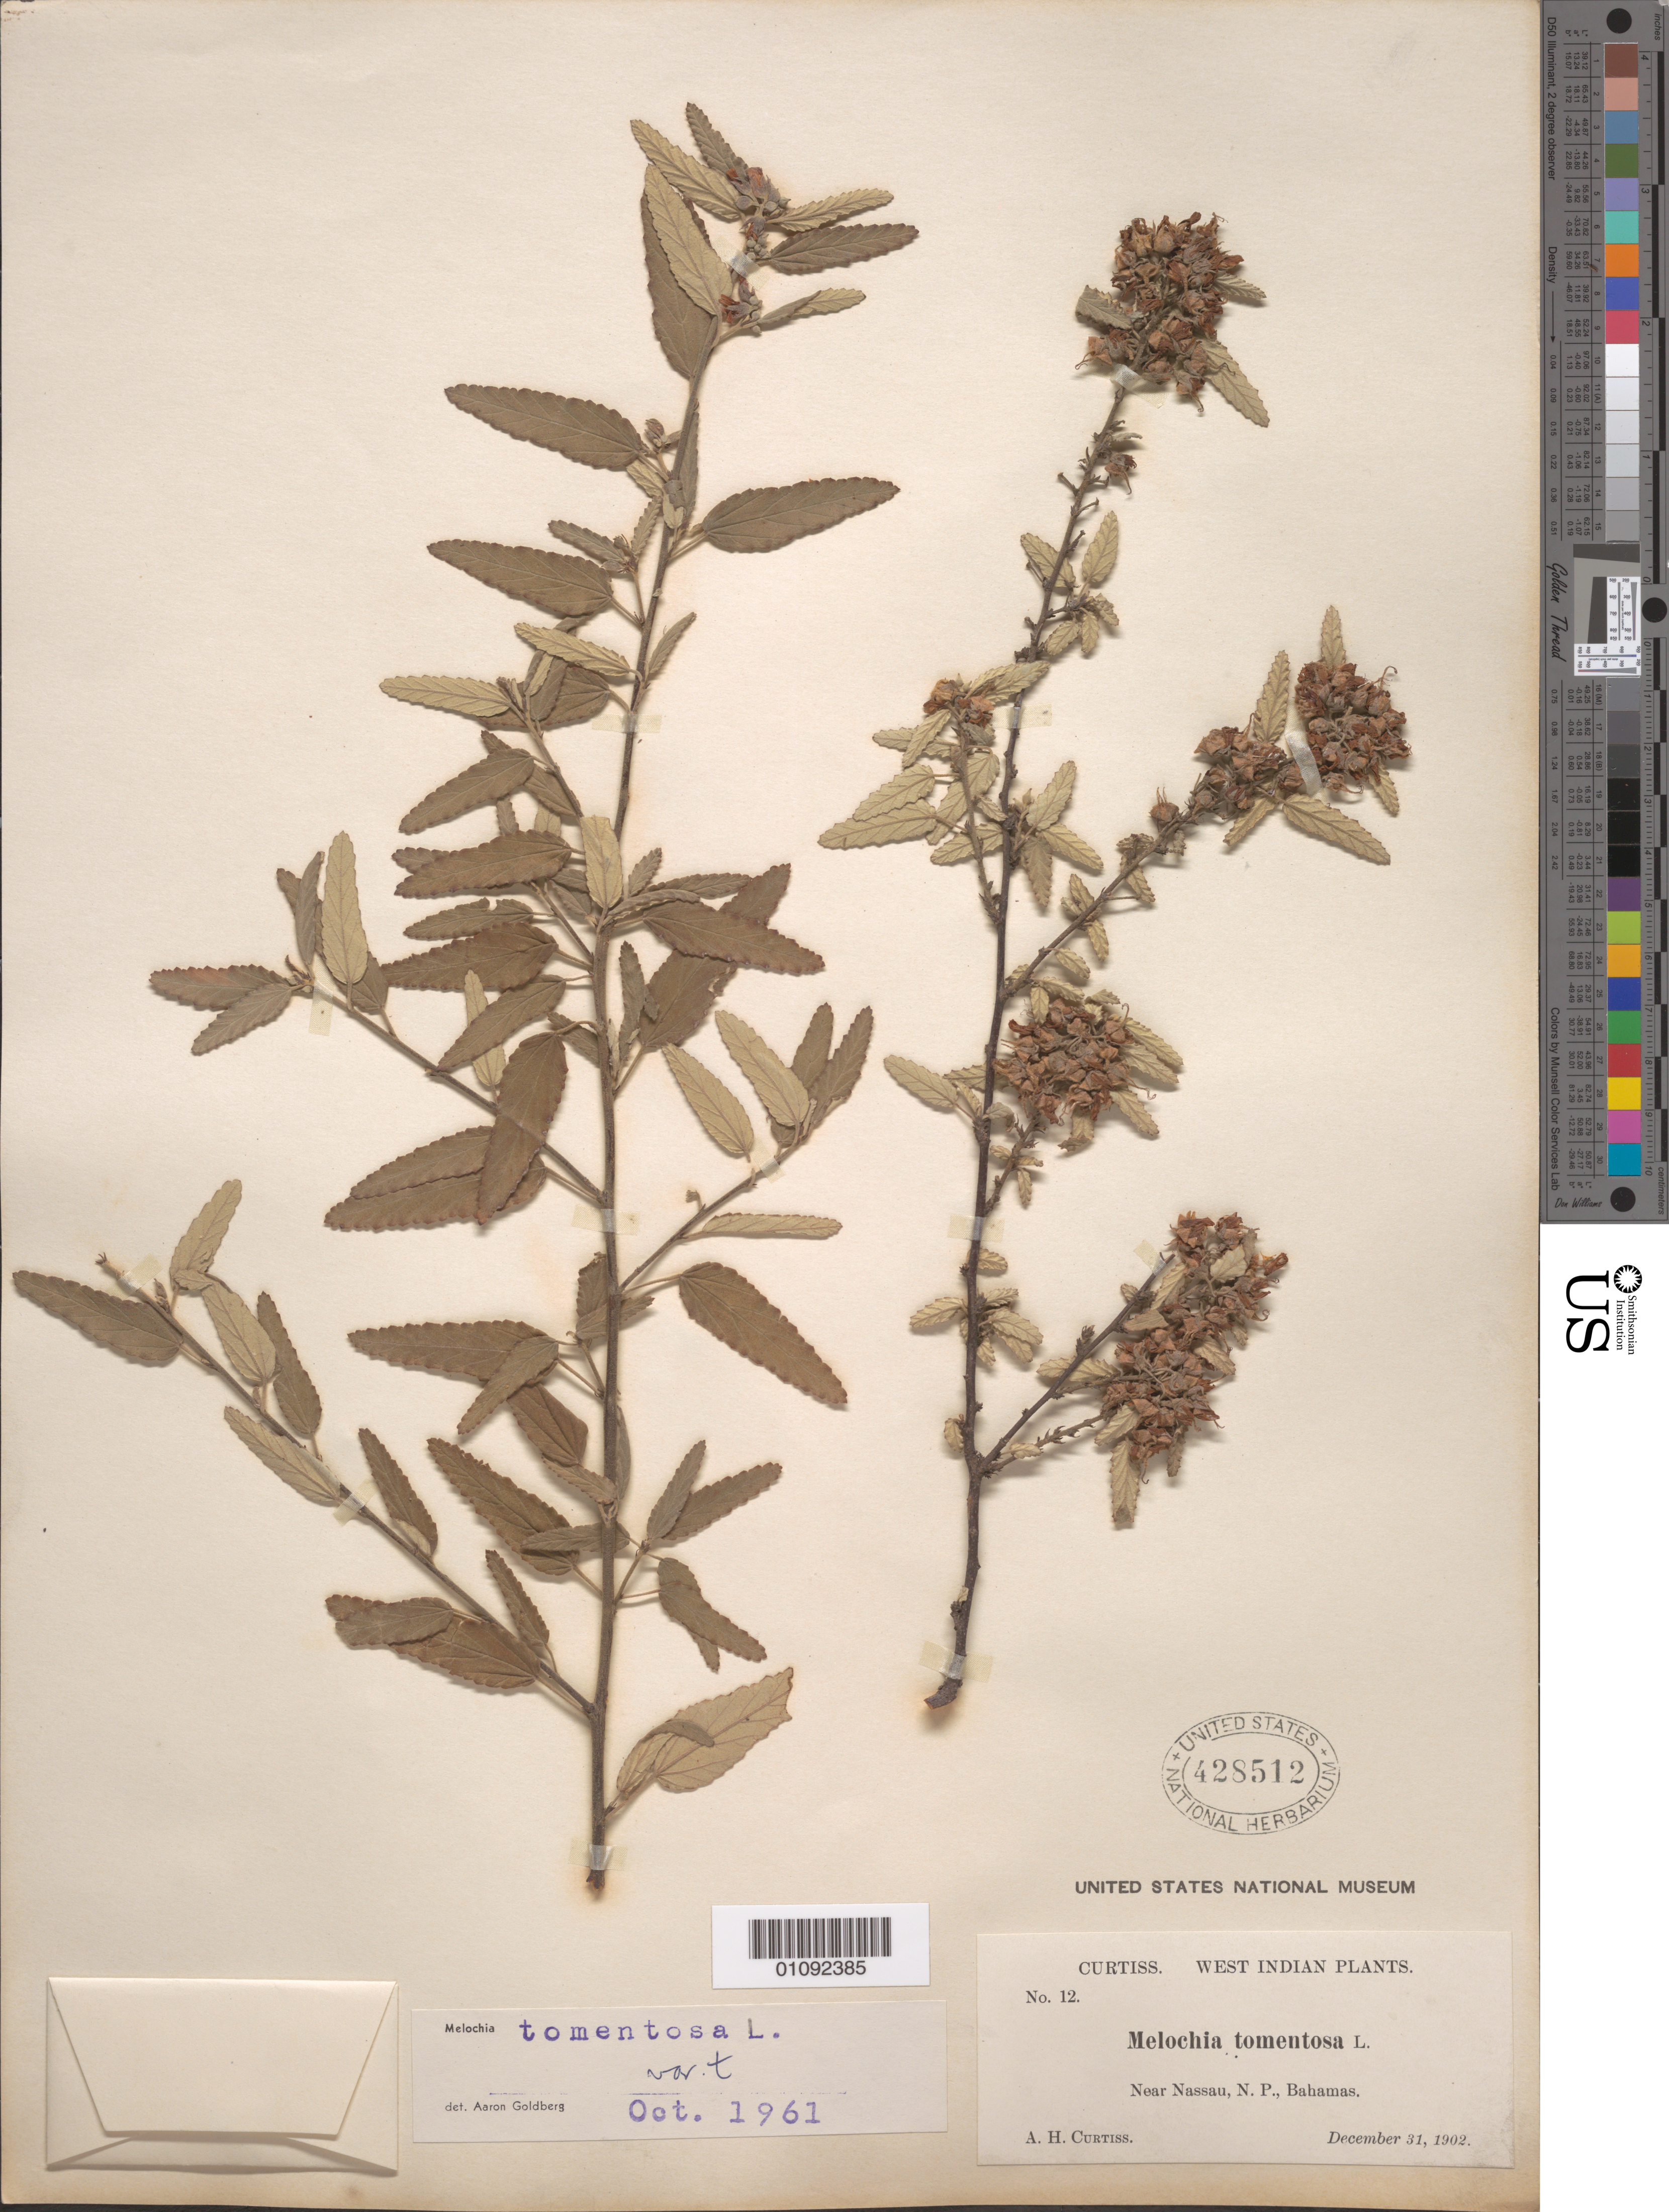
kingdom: Plantae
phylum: Tracheophyta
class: Magnoliopsida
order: Malvales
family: Malvaceae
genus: Melochia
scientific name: Melochia tomentosa var. tomentosa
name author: L.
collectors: A. H. Curtiss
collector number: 12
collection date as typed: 31 Dec 1902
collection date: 1902-12-31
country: Bahamas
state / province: New Providence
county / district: Nassau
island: New Providence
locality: Near Nassau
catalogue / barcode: US 428512